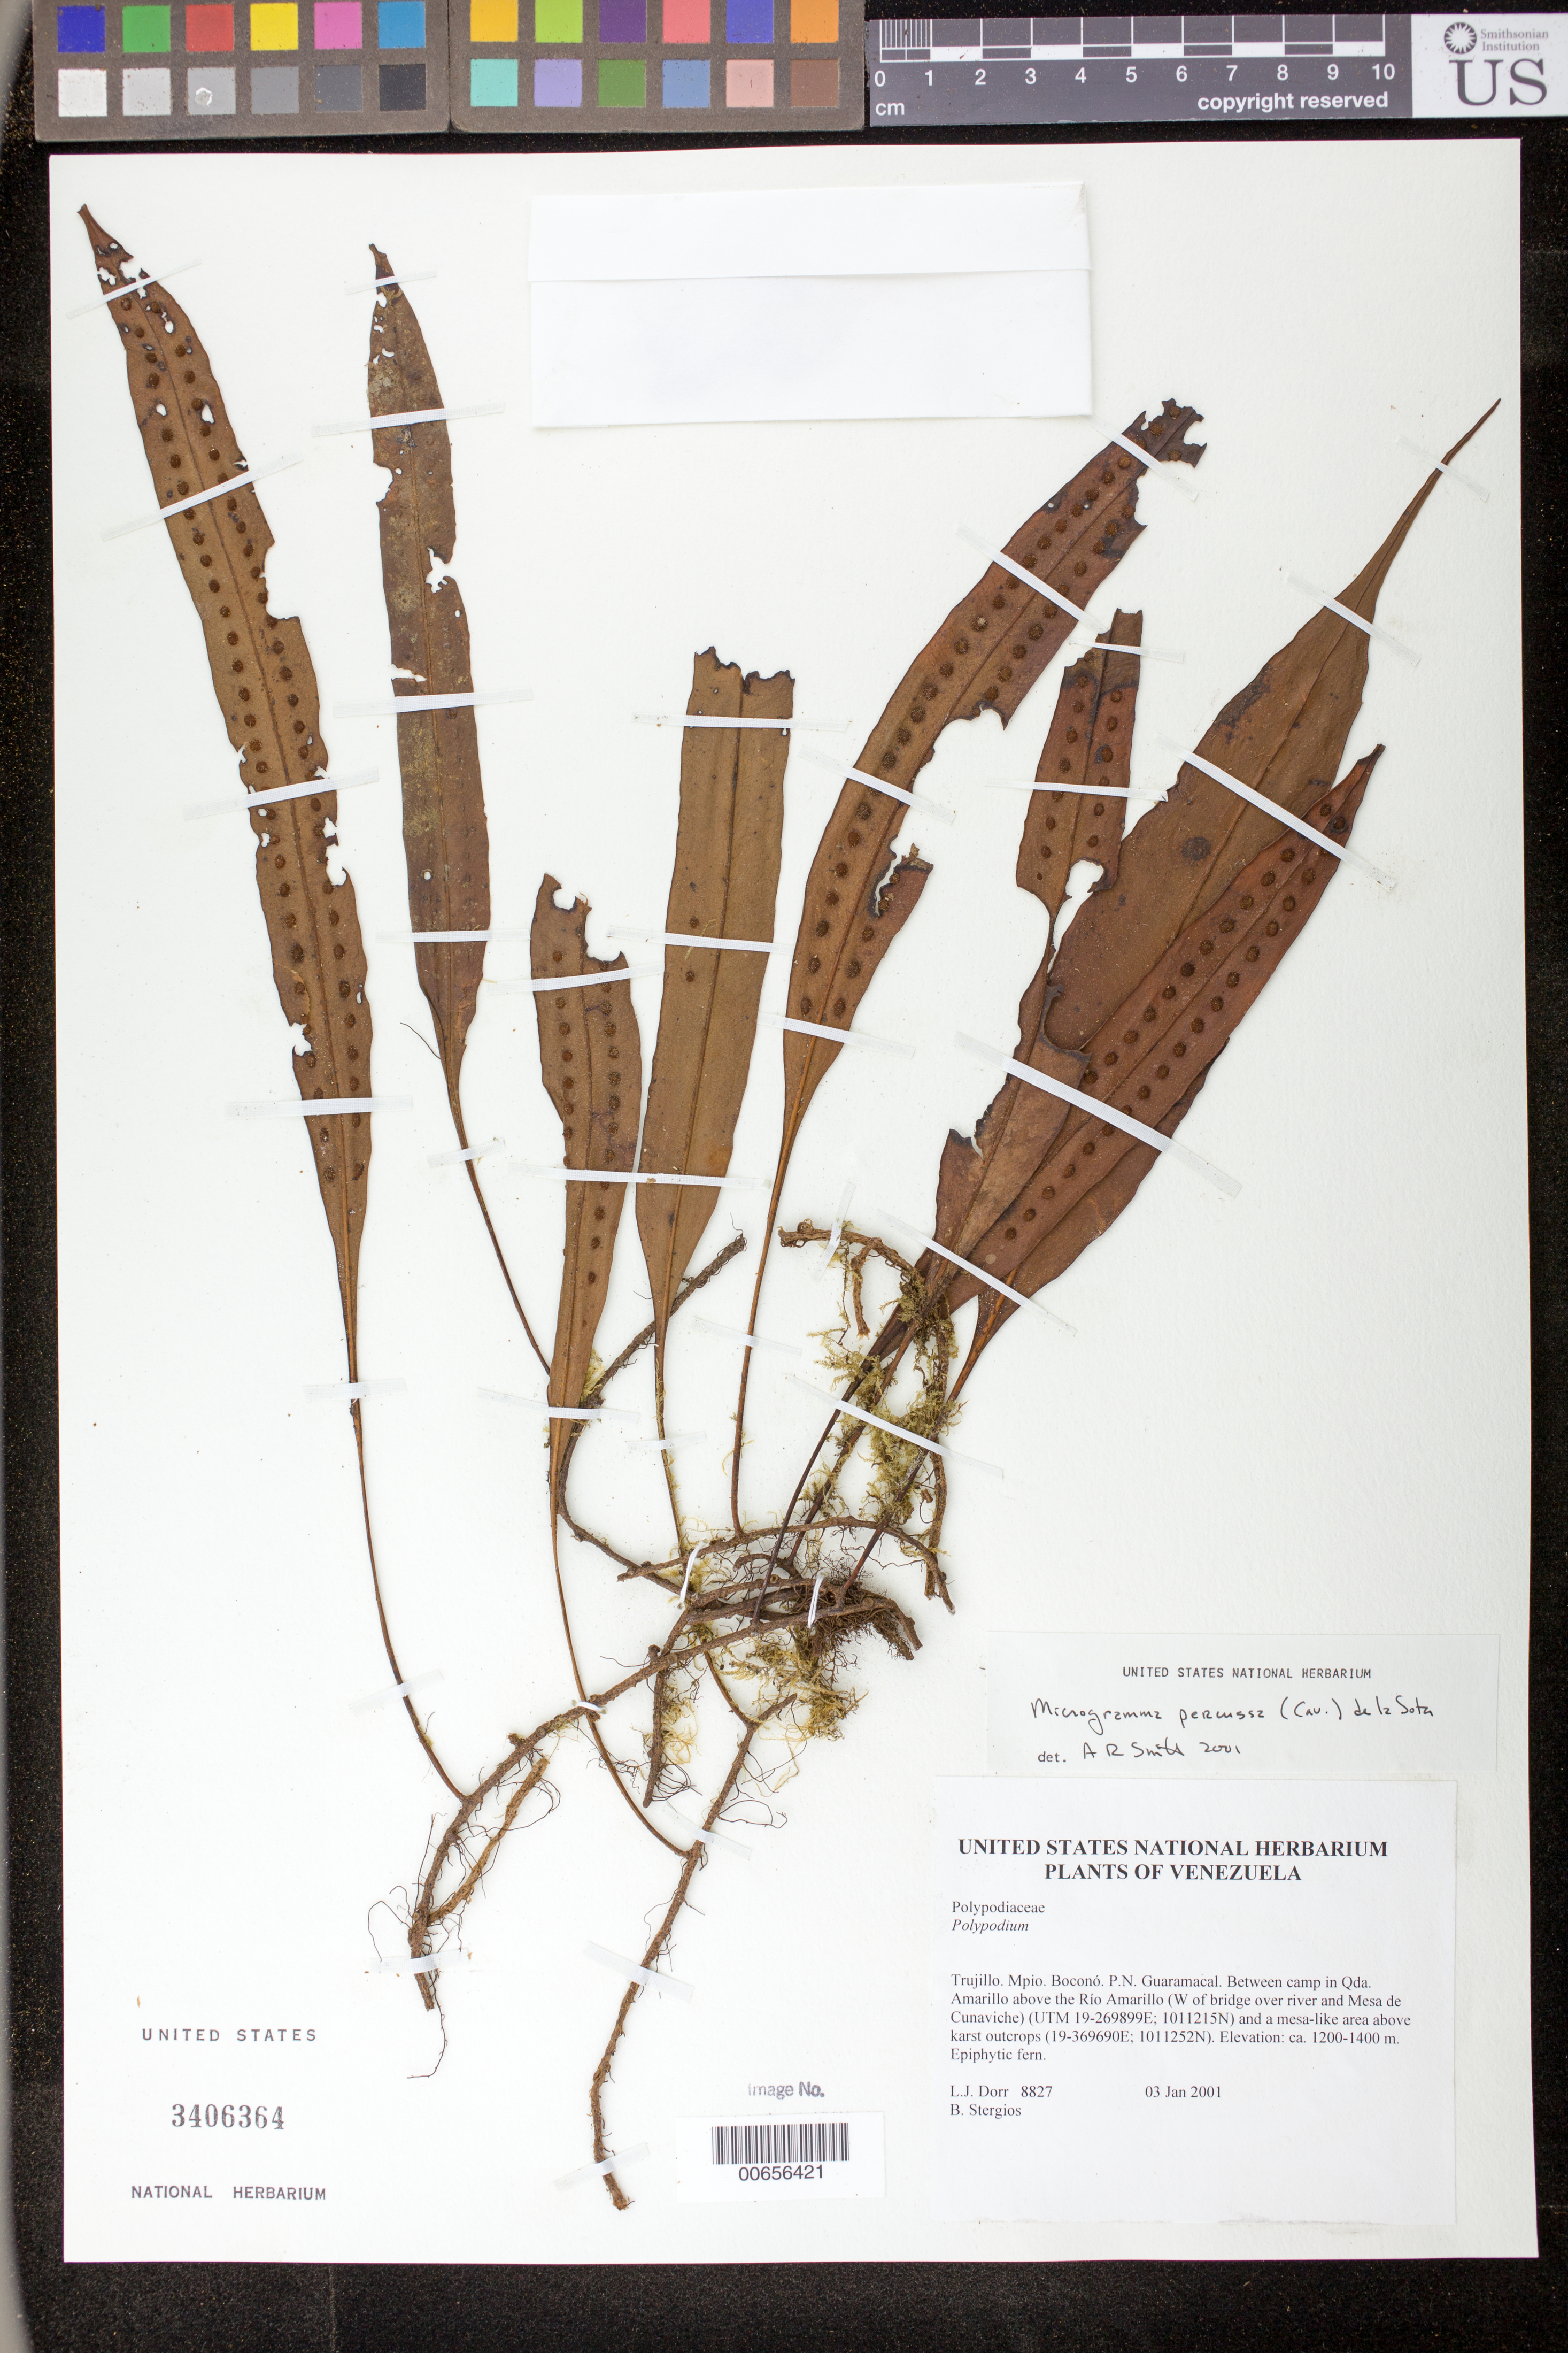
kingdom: Plantae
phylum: Tracheophyta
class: Polypodiopsida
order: Polypodiales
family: Polypodiaceae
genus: Microgramma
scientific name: Microgramma percussa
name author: (Cav.) de la Sota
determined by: Smith, Alan R., (UC)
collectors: L. J. Dorr & B. G. Stergios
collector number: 8827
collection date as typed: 03 Jan 2001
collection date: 2001-01-03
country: Venezuela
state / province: Trujillo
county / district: Boconó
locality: Parque Nacional Guaramacal. Between camp in Qda Amarillo above Río Amarillo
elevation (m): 1200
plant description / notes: PORT, UC, US, VEN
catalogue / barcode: US 3406364